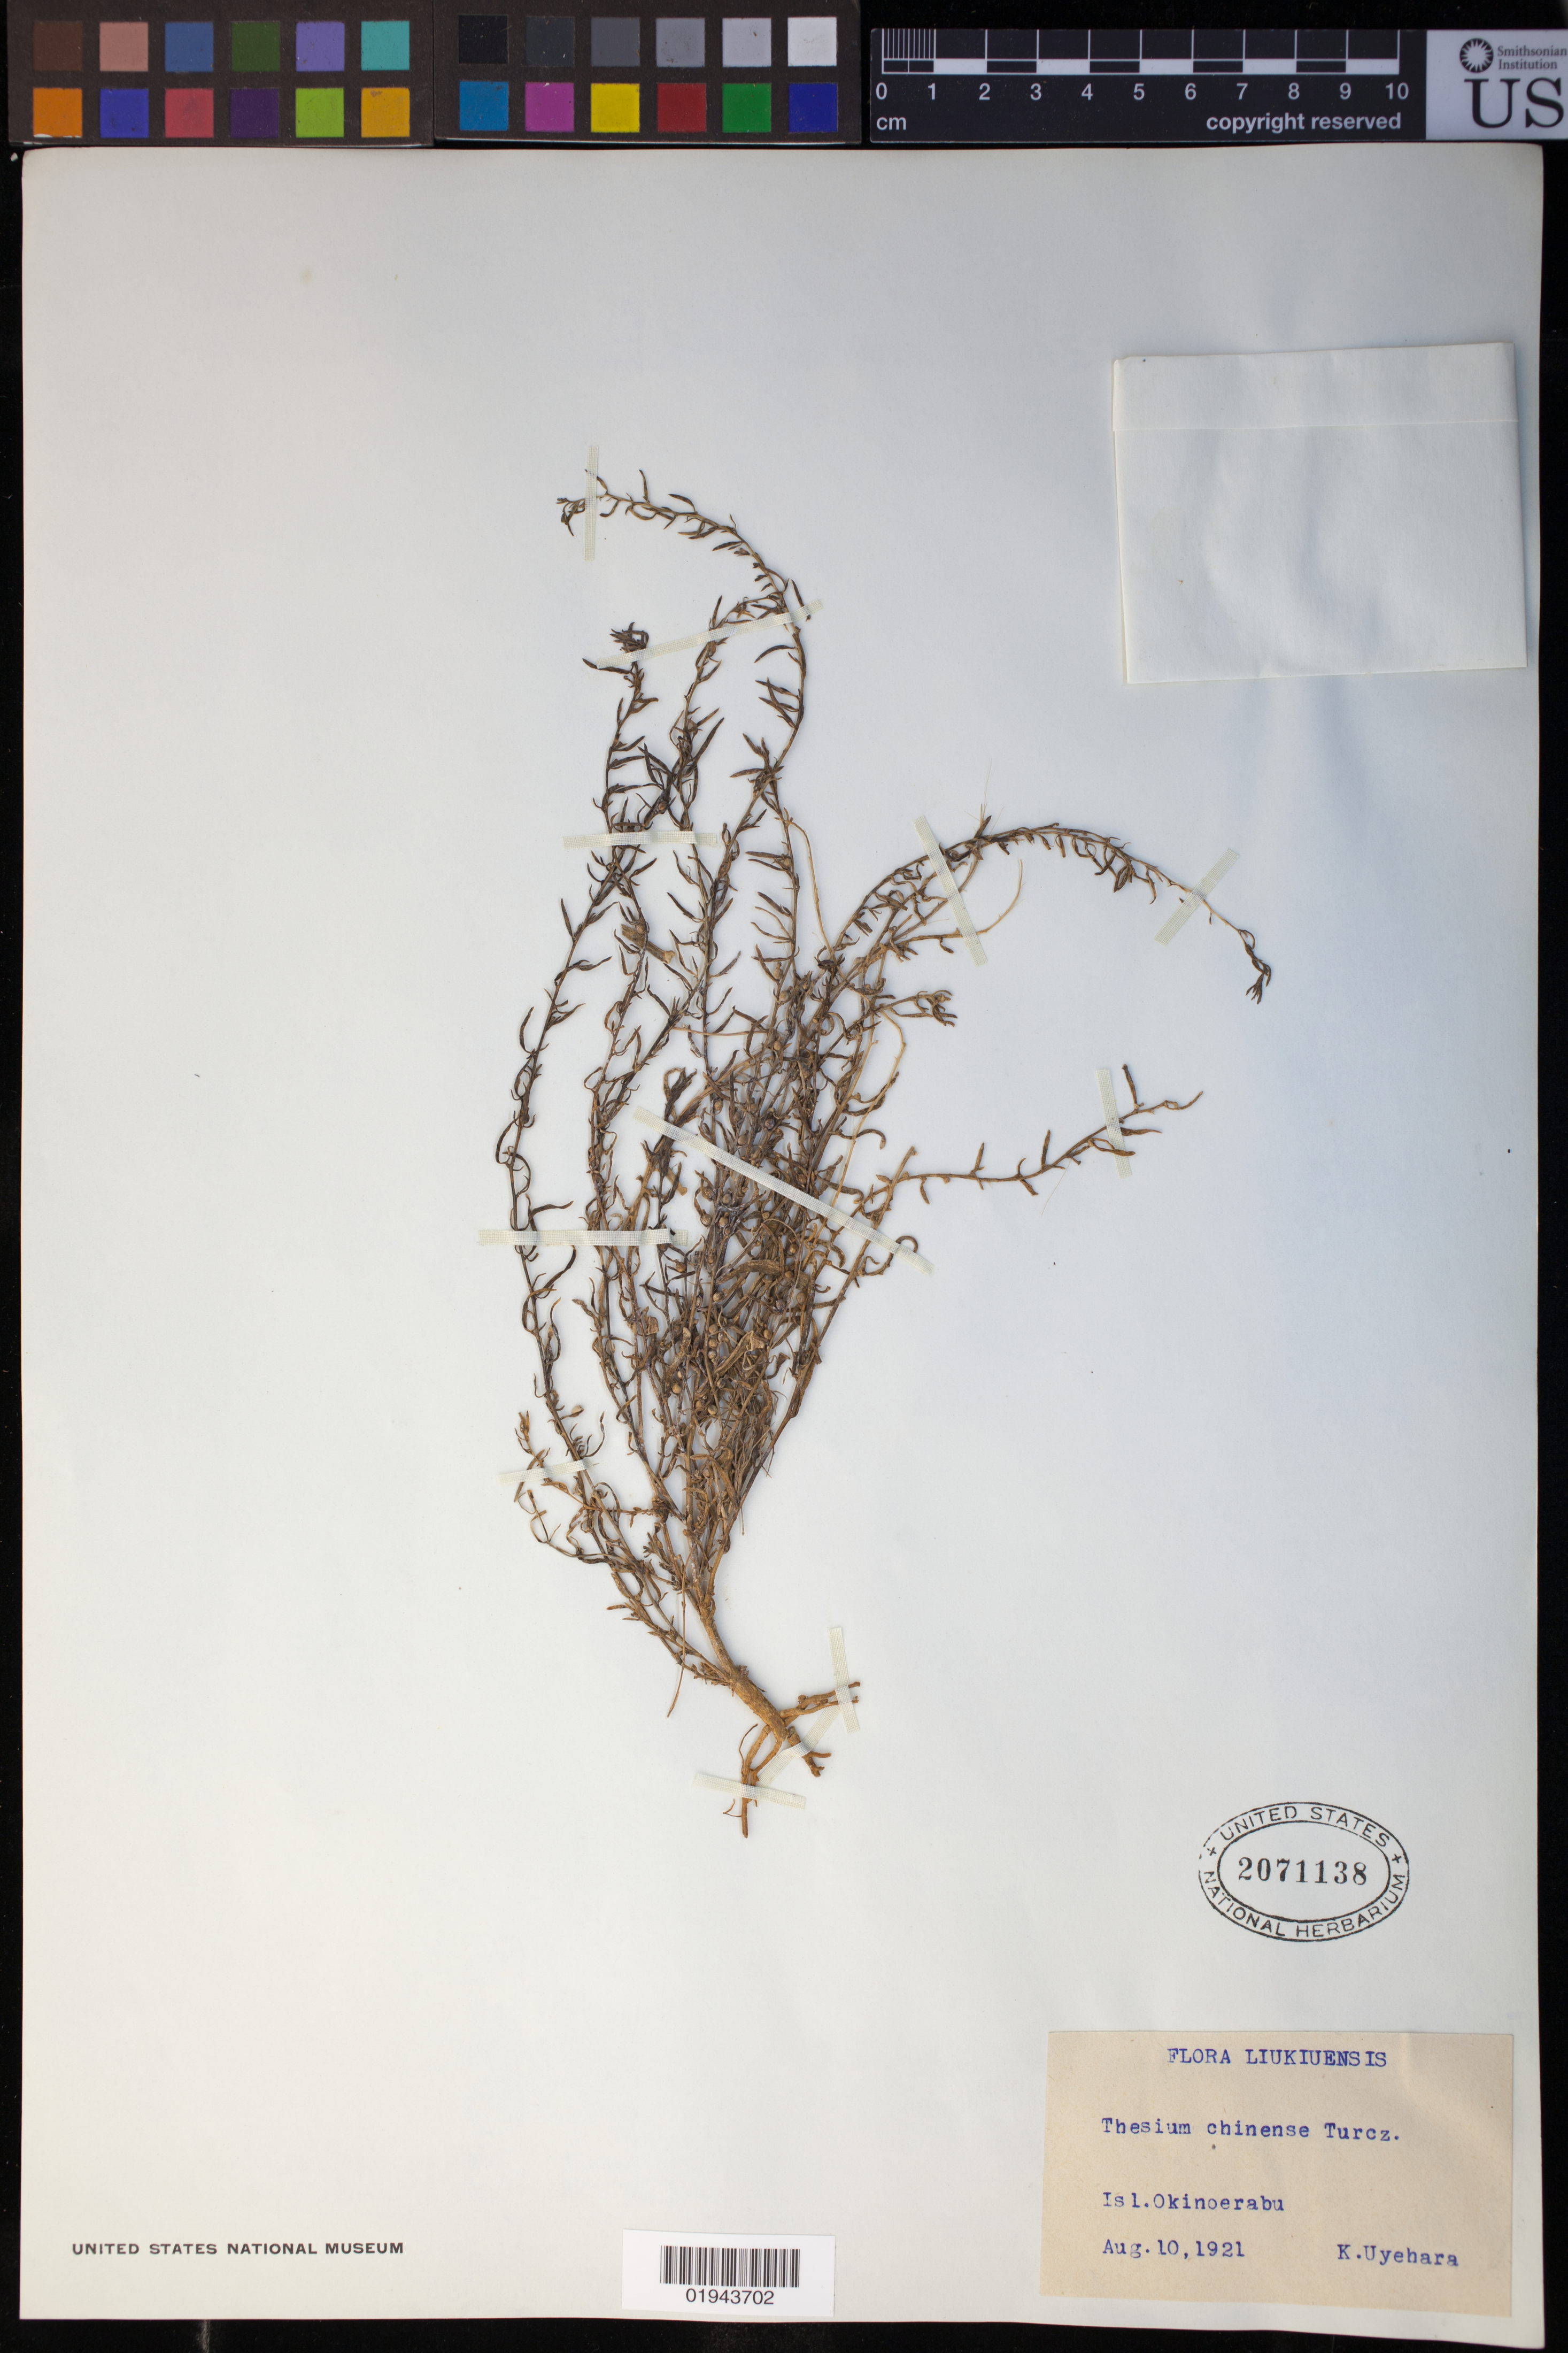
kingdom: Plantae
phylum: Tracheophyta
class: Magnoliopsida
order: Santalales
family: Thesiaceae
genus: Thesium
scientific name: Thesium chinense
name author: Turcz.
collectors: K. Uyehara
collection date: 1921-08-10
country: Japan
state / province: Kagosima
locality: Isl. Okinoerabu [Okinoerabujima Island]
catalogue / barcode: US 2071138